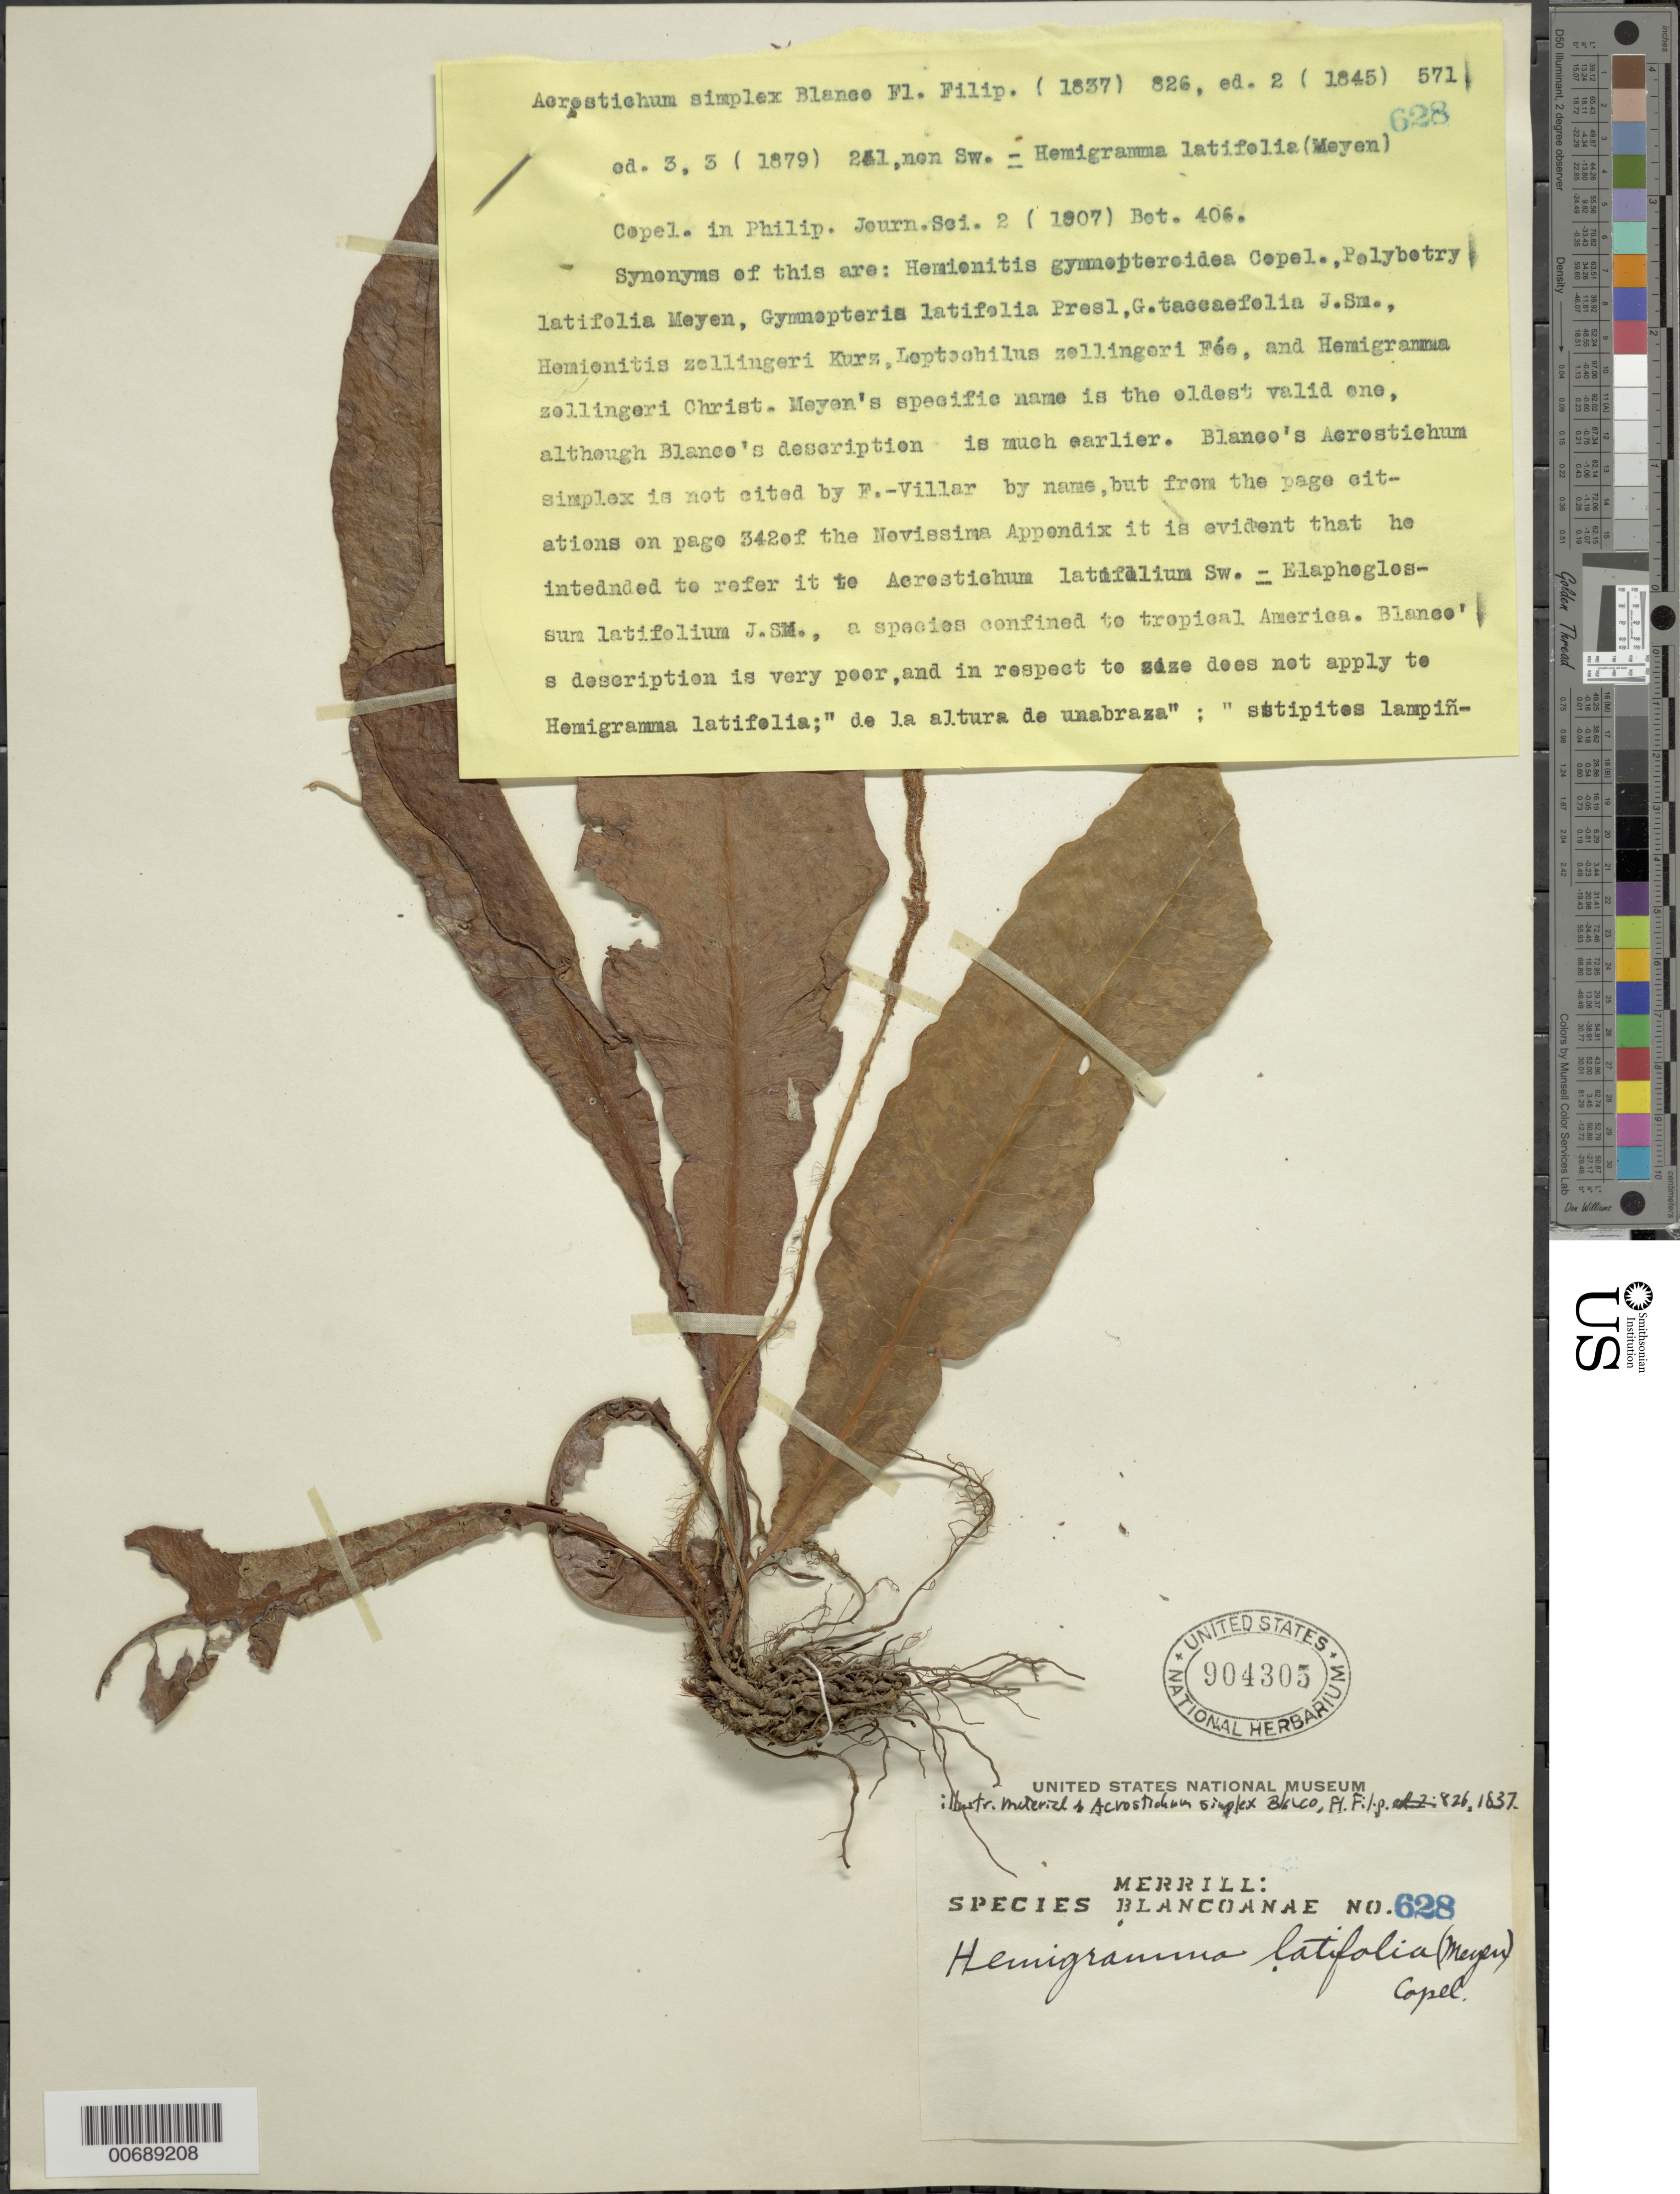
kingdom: Plantae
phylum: Tracheophyta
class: Polypodiopsida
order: Polypodiales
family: Tectariaceae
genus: Tectaria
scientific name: Tectaria taccifolia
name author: (Fée) M.G. Price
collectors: E. D. Merrill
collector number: Sp. Blancoan. 0628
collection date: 1914-11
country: Philippines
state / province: Calabarzon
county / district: Rizal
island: Luzon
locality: Antipolo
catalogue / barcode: US 904305